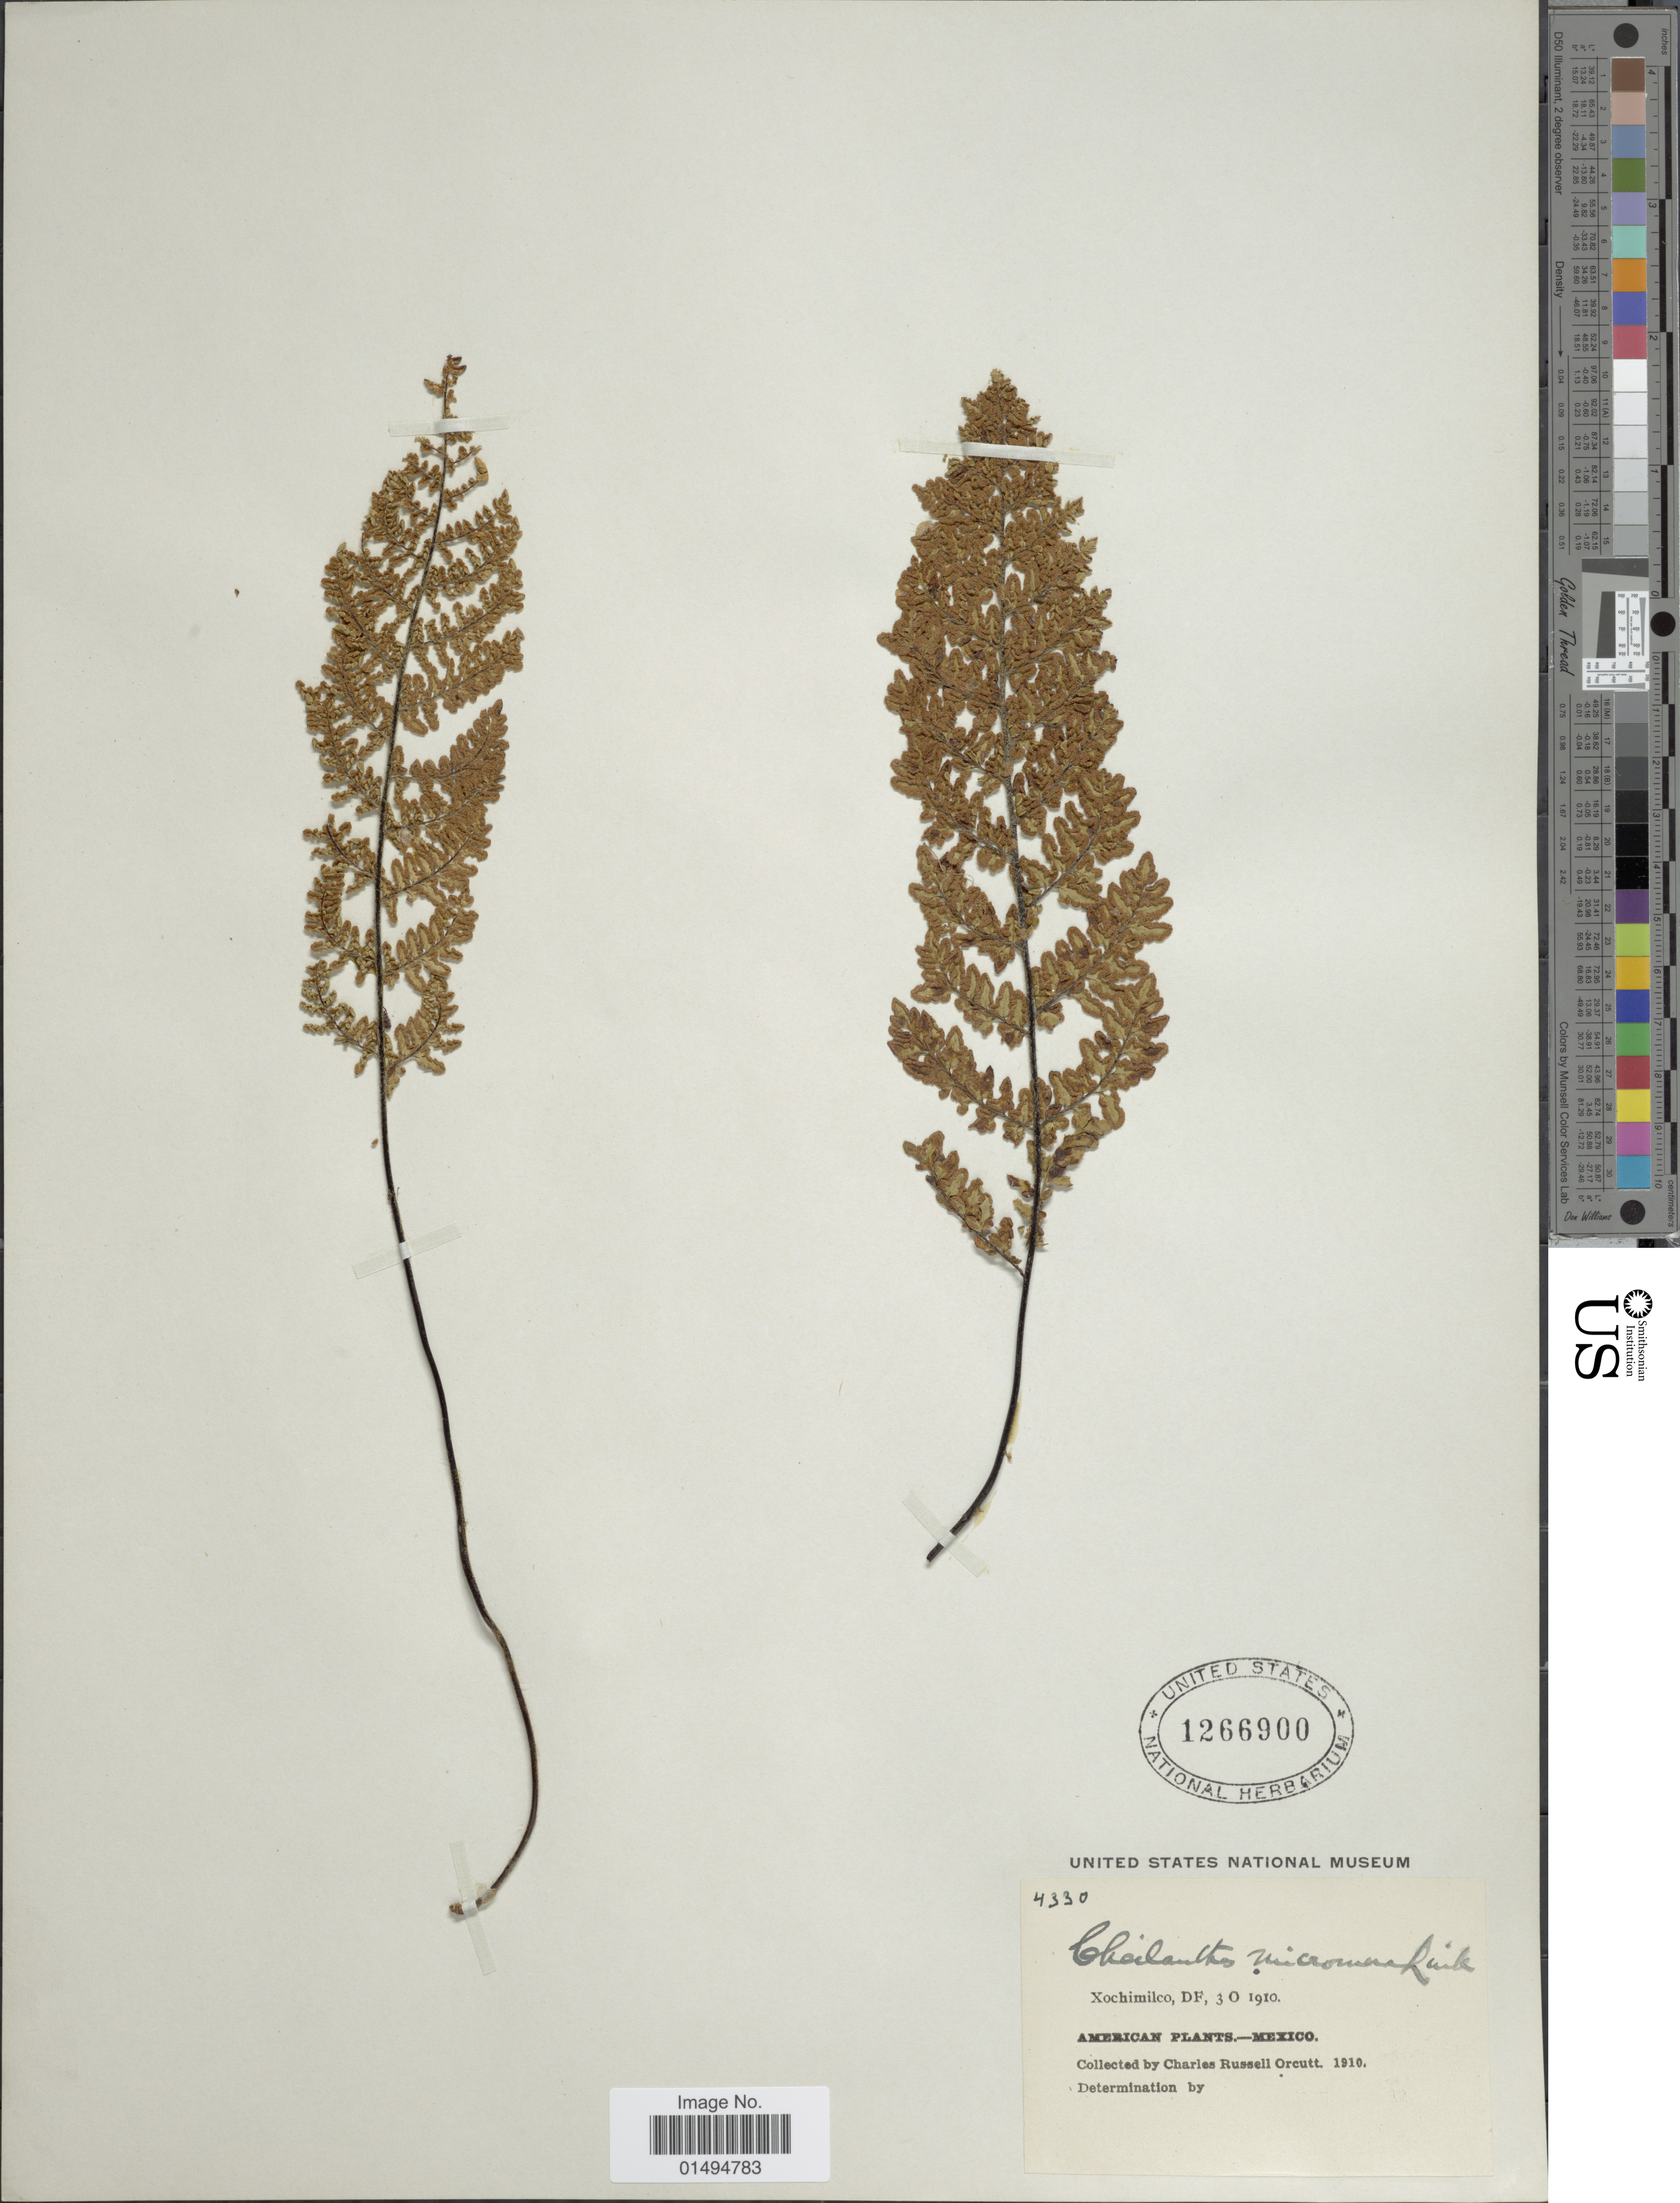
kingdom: Plantae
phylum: Tracheophyta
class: Polypodiopsida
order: Polypodiales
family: Pteridaceae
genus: Myriopteris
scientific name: Myriopteris notholaenoides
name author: (Desv.) Grusz & Windham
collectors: C. R. Orcutt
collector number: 4330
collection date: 1910-10-03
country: Mexico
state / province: Distrito Federal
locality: Xochimilco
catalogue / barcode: US 1266900